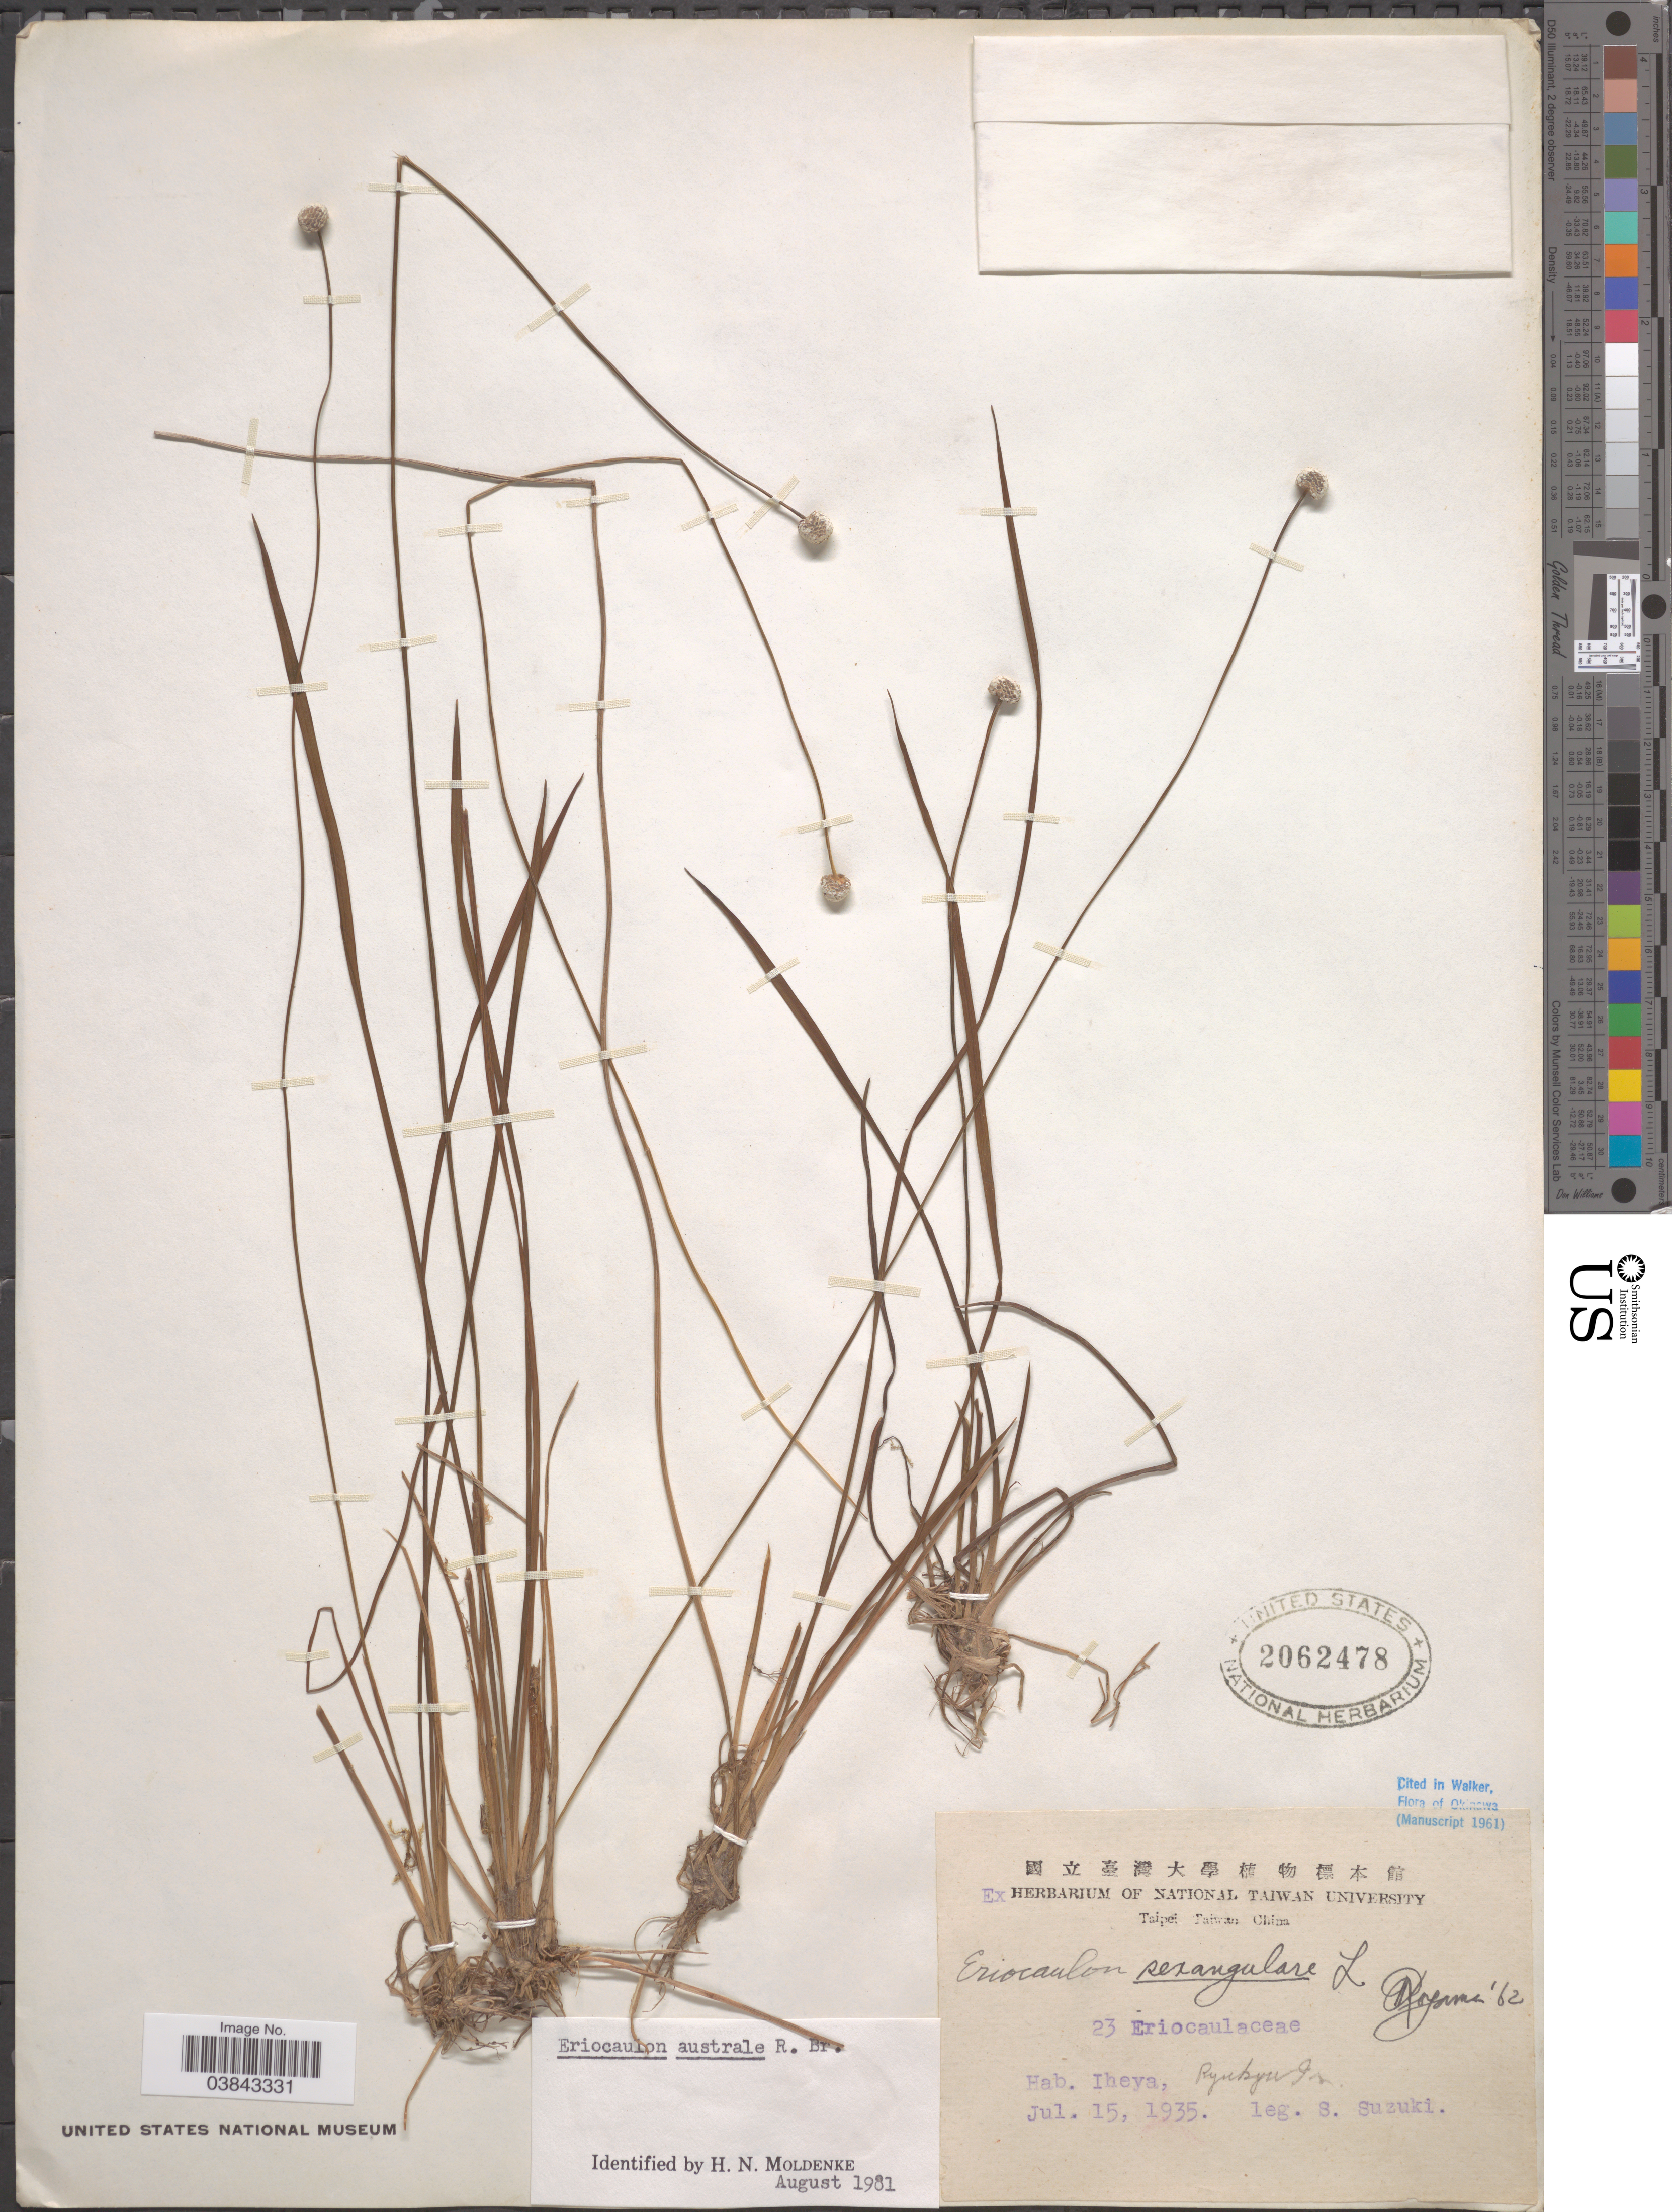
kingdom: Plantae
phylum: Tracheophyta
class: Liliopsida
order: Poales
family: Eriocaulaceae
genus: Eriocaulon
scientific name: Eriocaulon australe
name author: R. Br.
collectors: S. Suzuki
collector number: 23?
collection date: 1935-07-15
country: Japan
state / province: Okinawa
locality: Iheya, Ryukyu Is.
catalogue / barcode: US 2062478